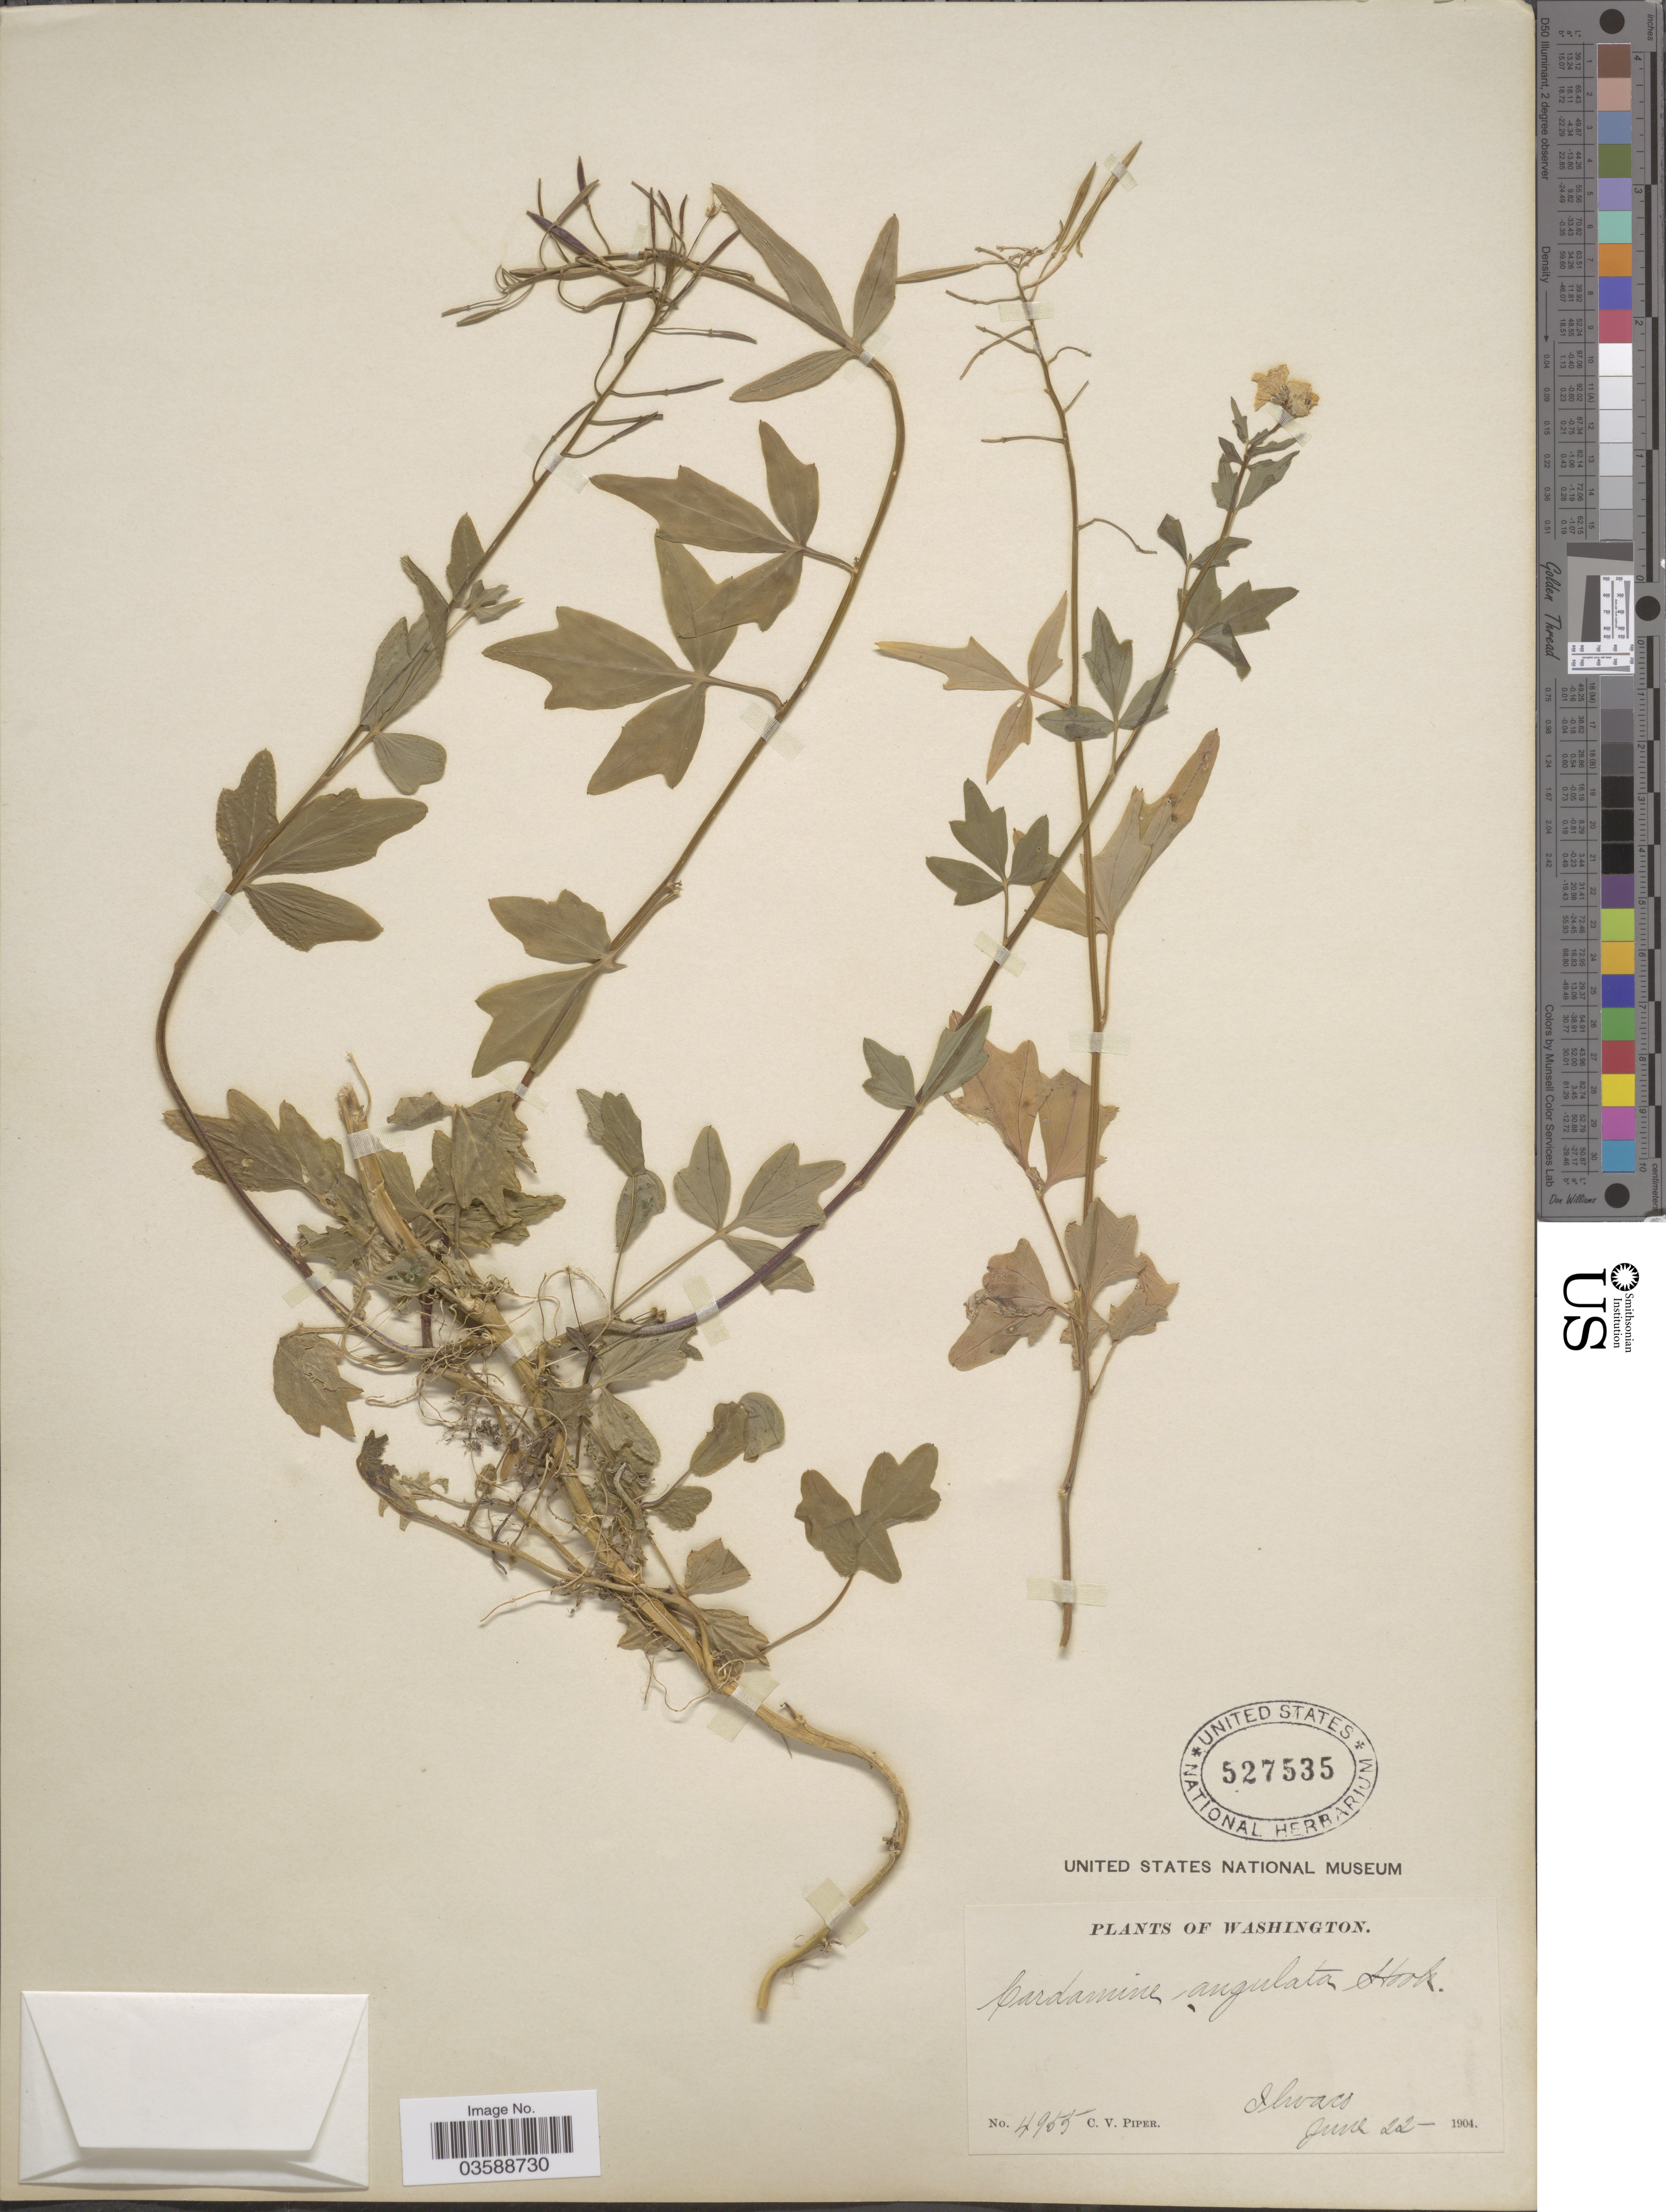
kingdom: Plantae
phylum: Tracheophyta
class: Magnoliopsida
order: Brassicales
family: Brassicaceae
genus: Cardamine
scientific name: Cardamine angulata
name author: Hook.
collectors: C. V. Piper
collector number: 4955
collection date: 1904-06-22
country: United States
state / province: Washington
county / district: Pacific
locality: Ilwaco.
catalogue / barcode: US 527535